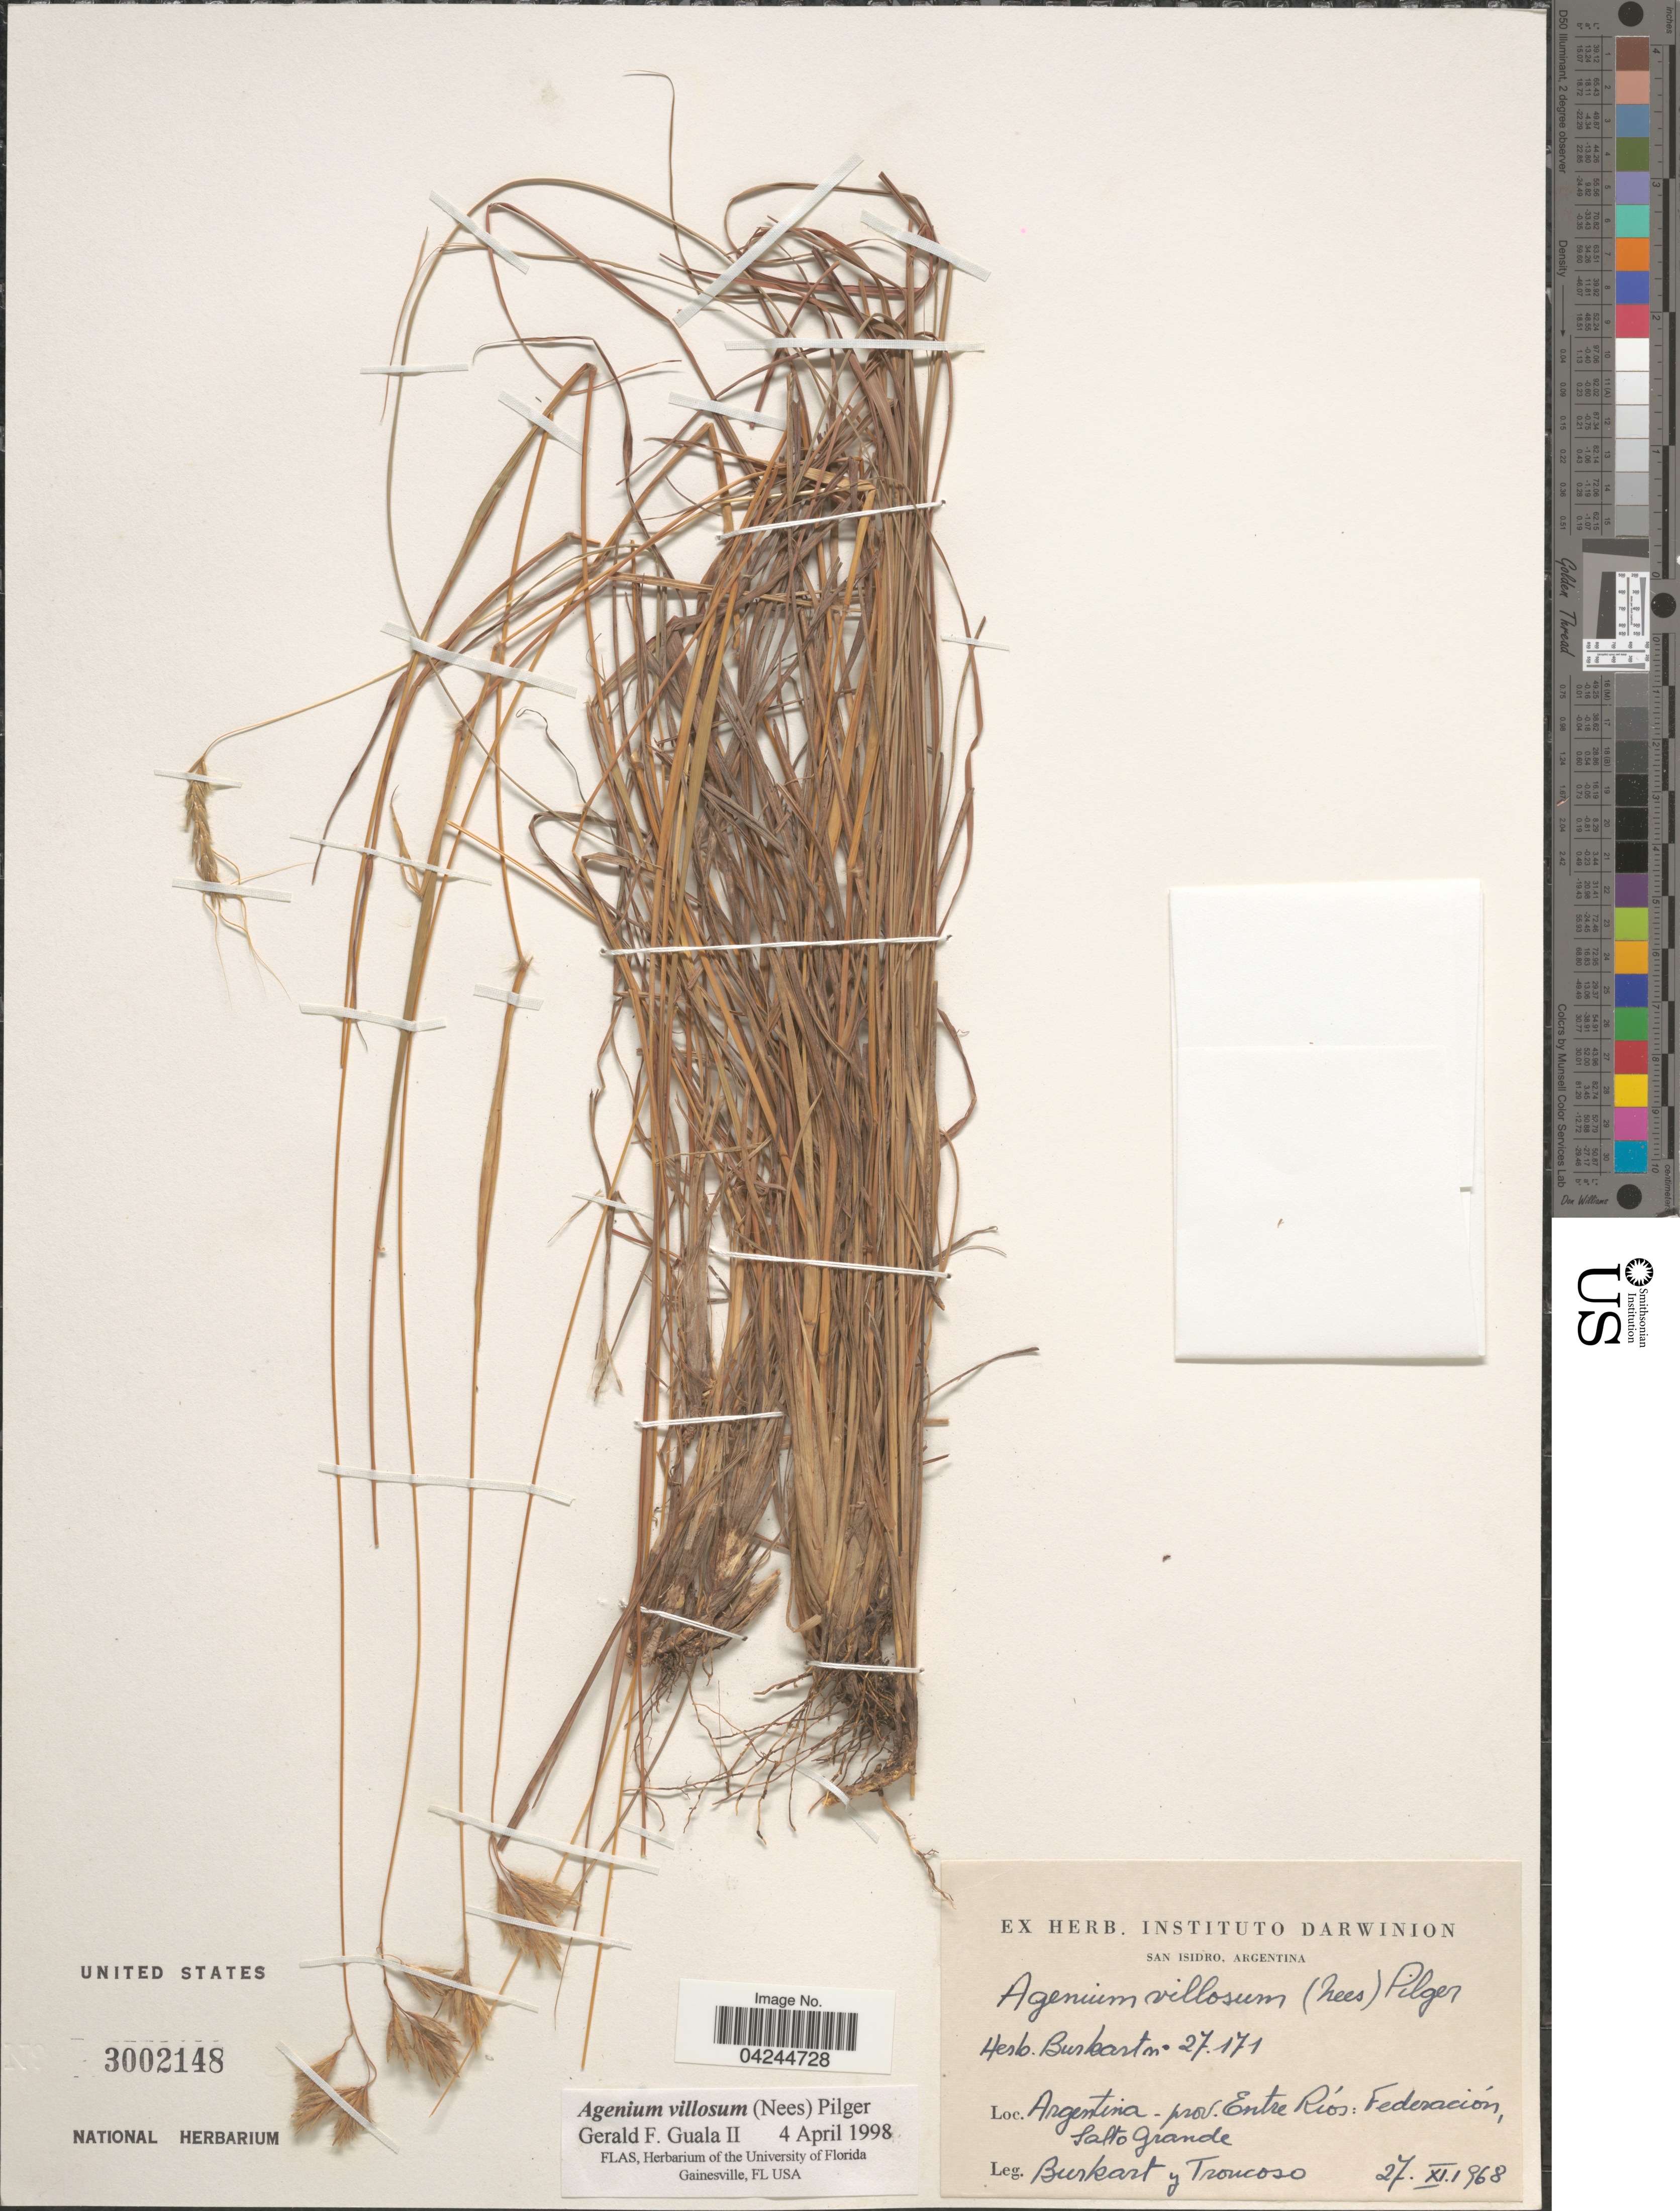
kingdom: Plantae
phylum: Tracheophyta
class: Liliopsida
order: Poales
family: Poaceae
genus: Agenium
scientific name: Agenium villosum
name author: (Nees) Pilg.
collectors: -- Burkart & Troncoso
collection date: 1968-11-27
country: Argentina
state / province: Entre Rios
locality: Federación, Salto Grande.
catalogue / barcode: US 3002148